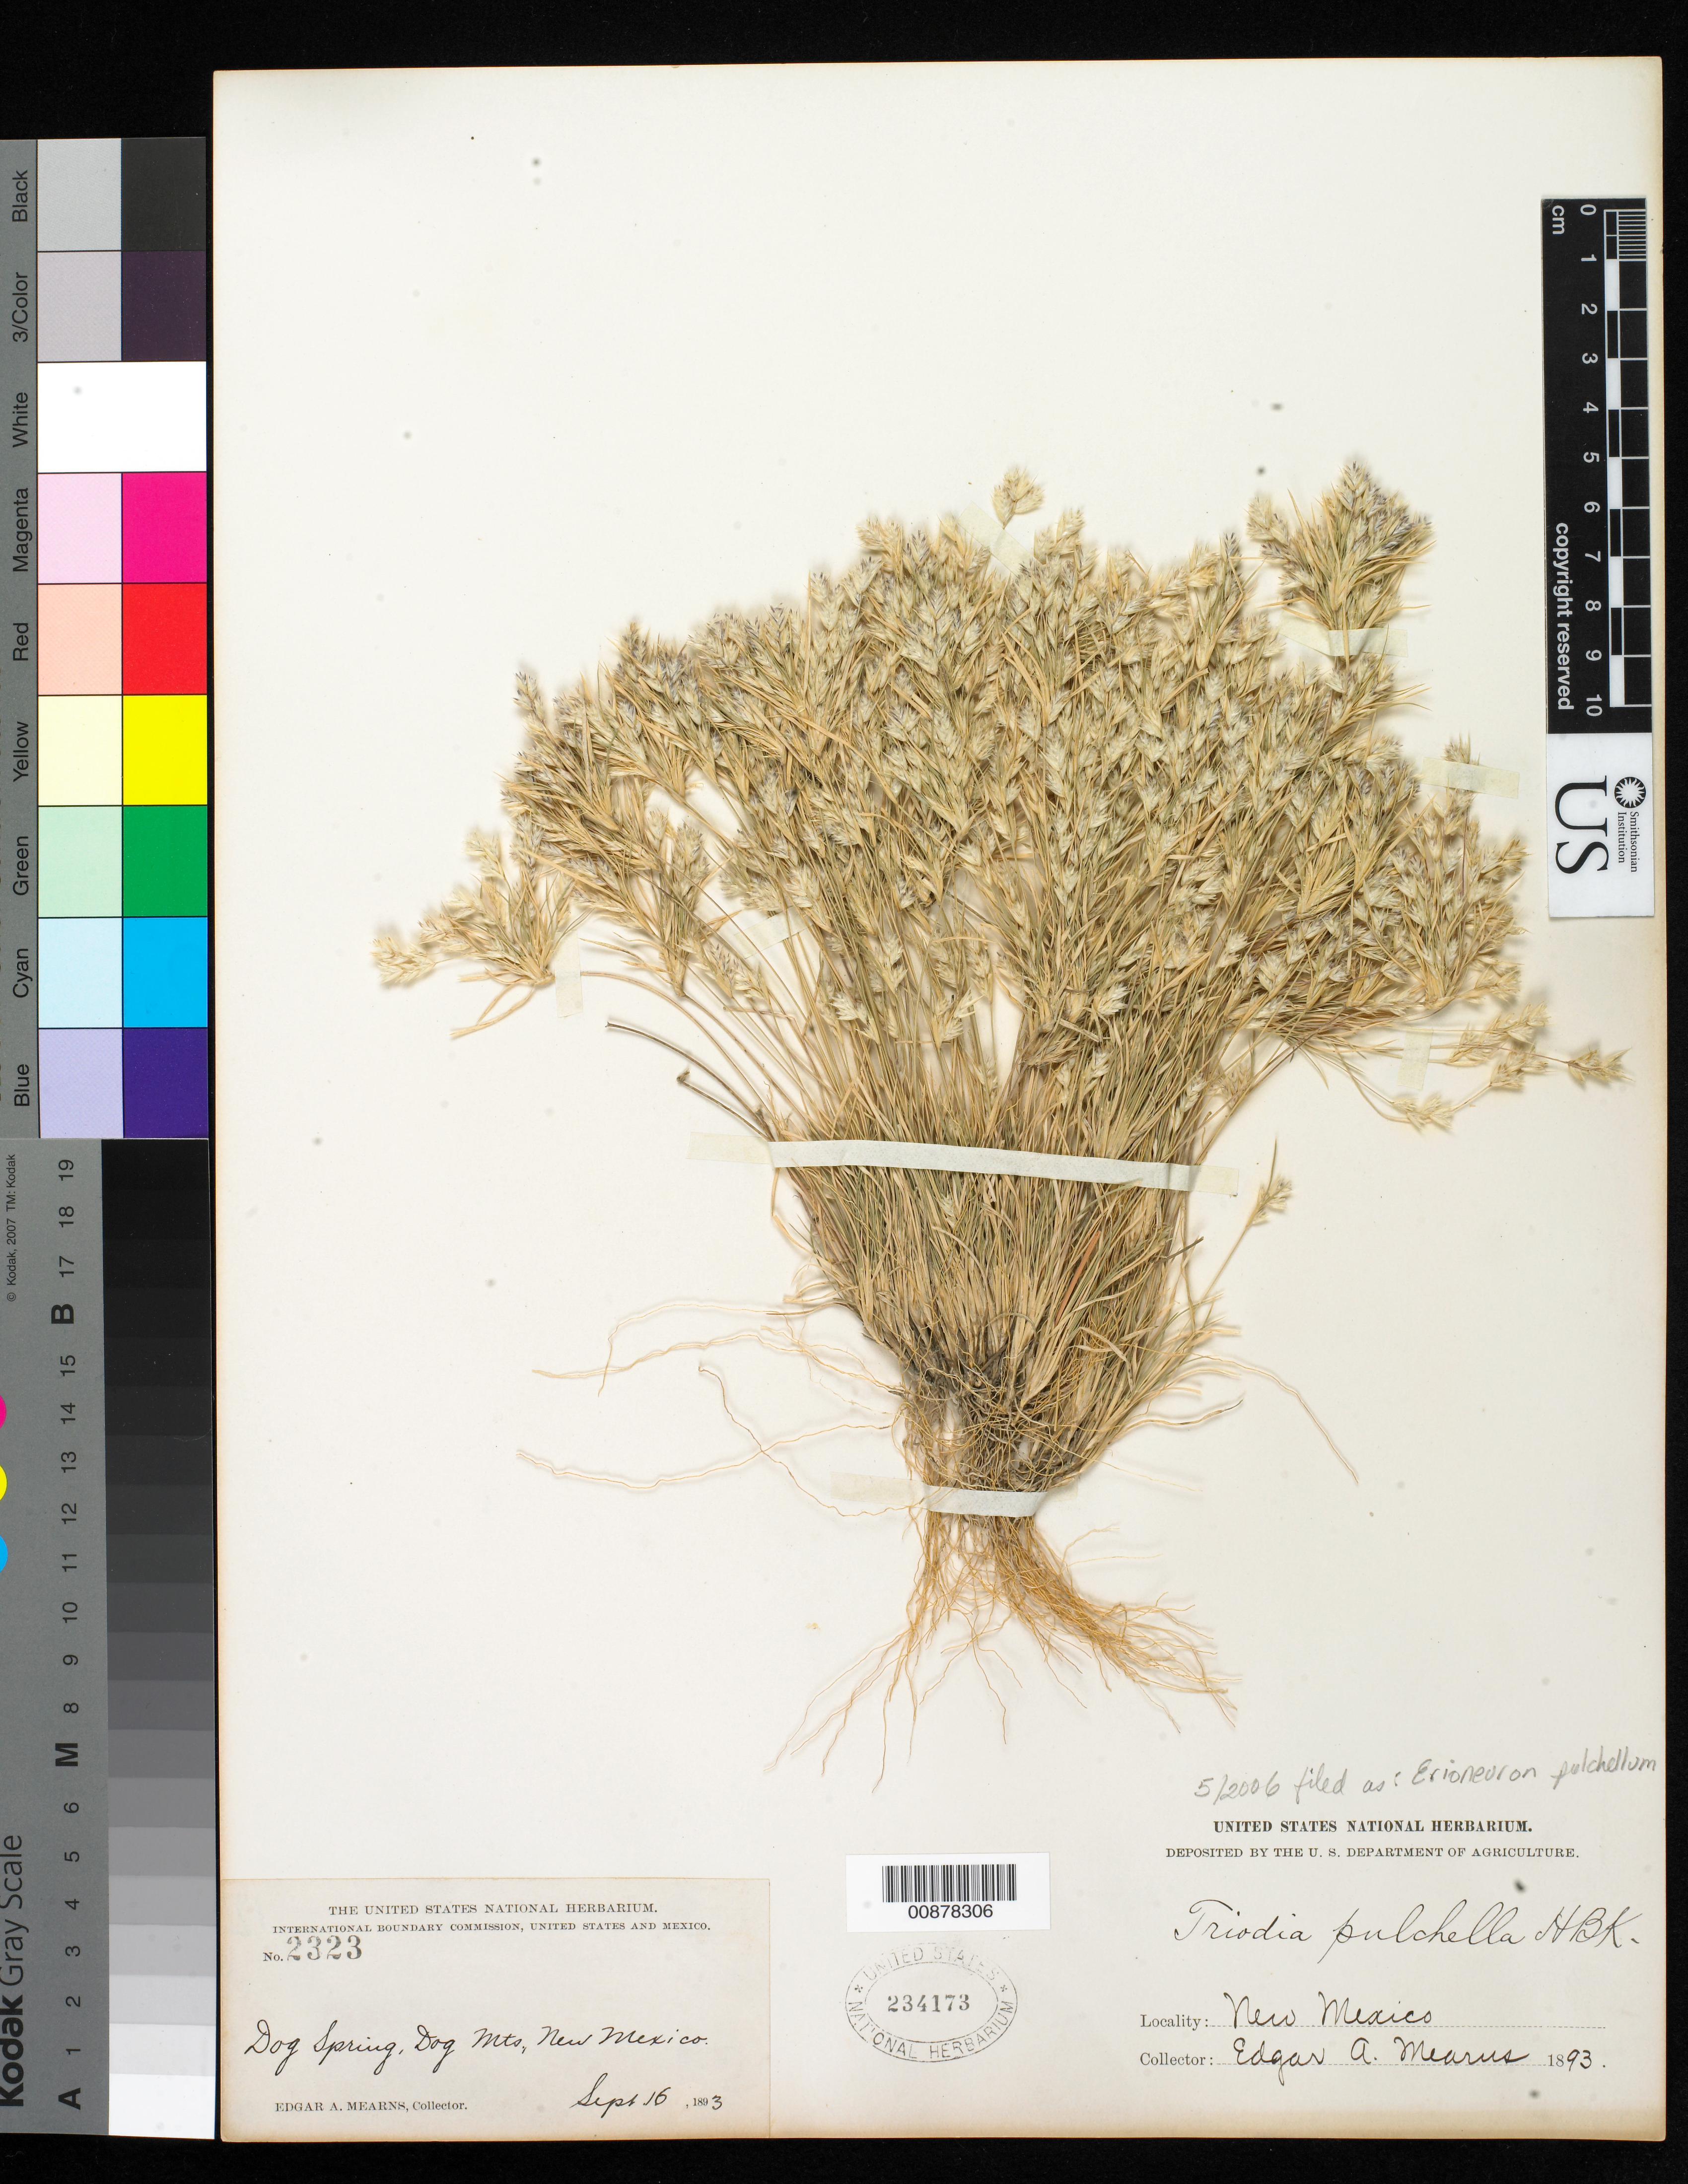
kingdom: Plantae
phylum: Tracheophyta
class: Liliopsida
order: Poales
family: Poaceae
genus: Erioneuron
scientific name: Erioneuron pulchellum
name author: (Kunth) Tateoka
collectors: E. A. Mearns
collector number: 2323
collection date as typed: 16 Sep 1893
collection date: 1893-09-16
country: United States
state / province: New Mexico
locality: Dog Spring, Dog Mts., New Mexico.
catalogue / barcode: US 234173